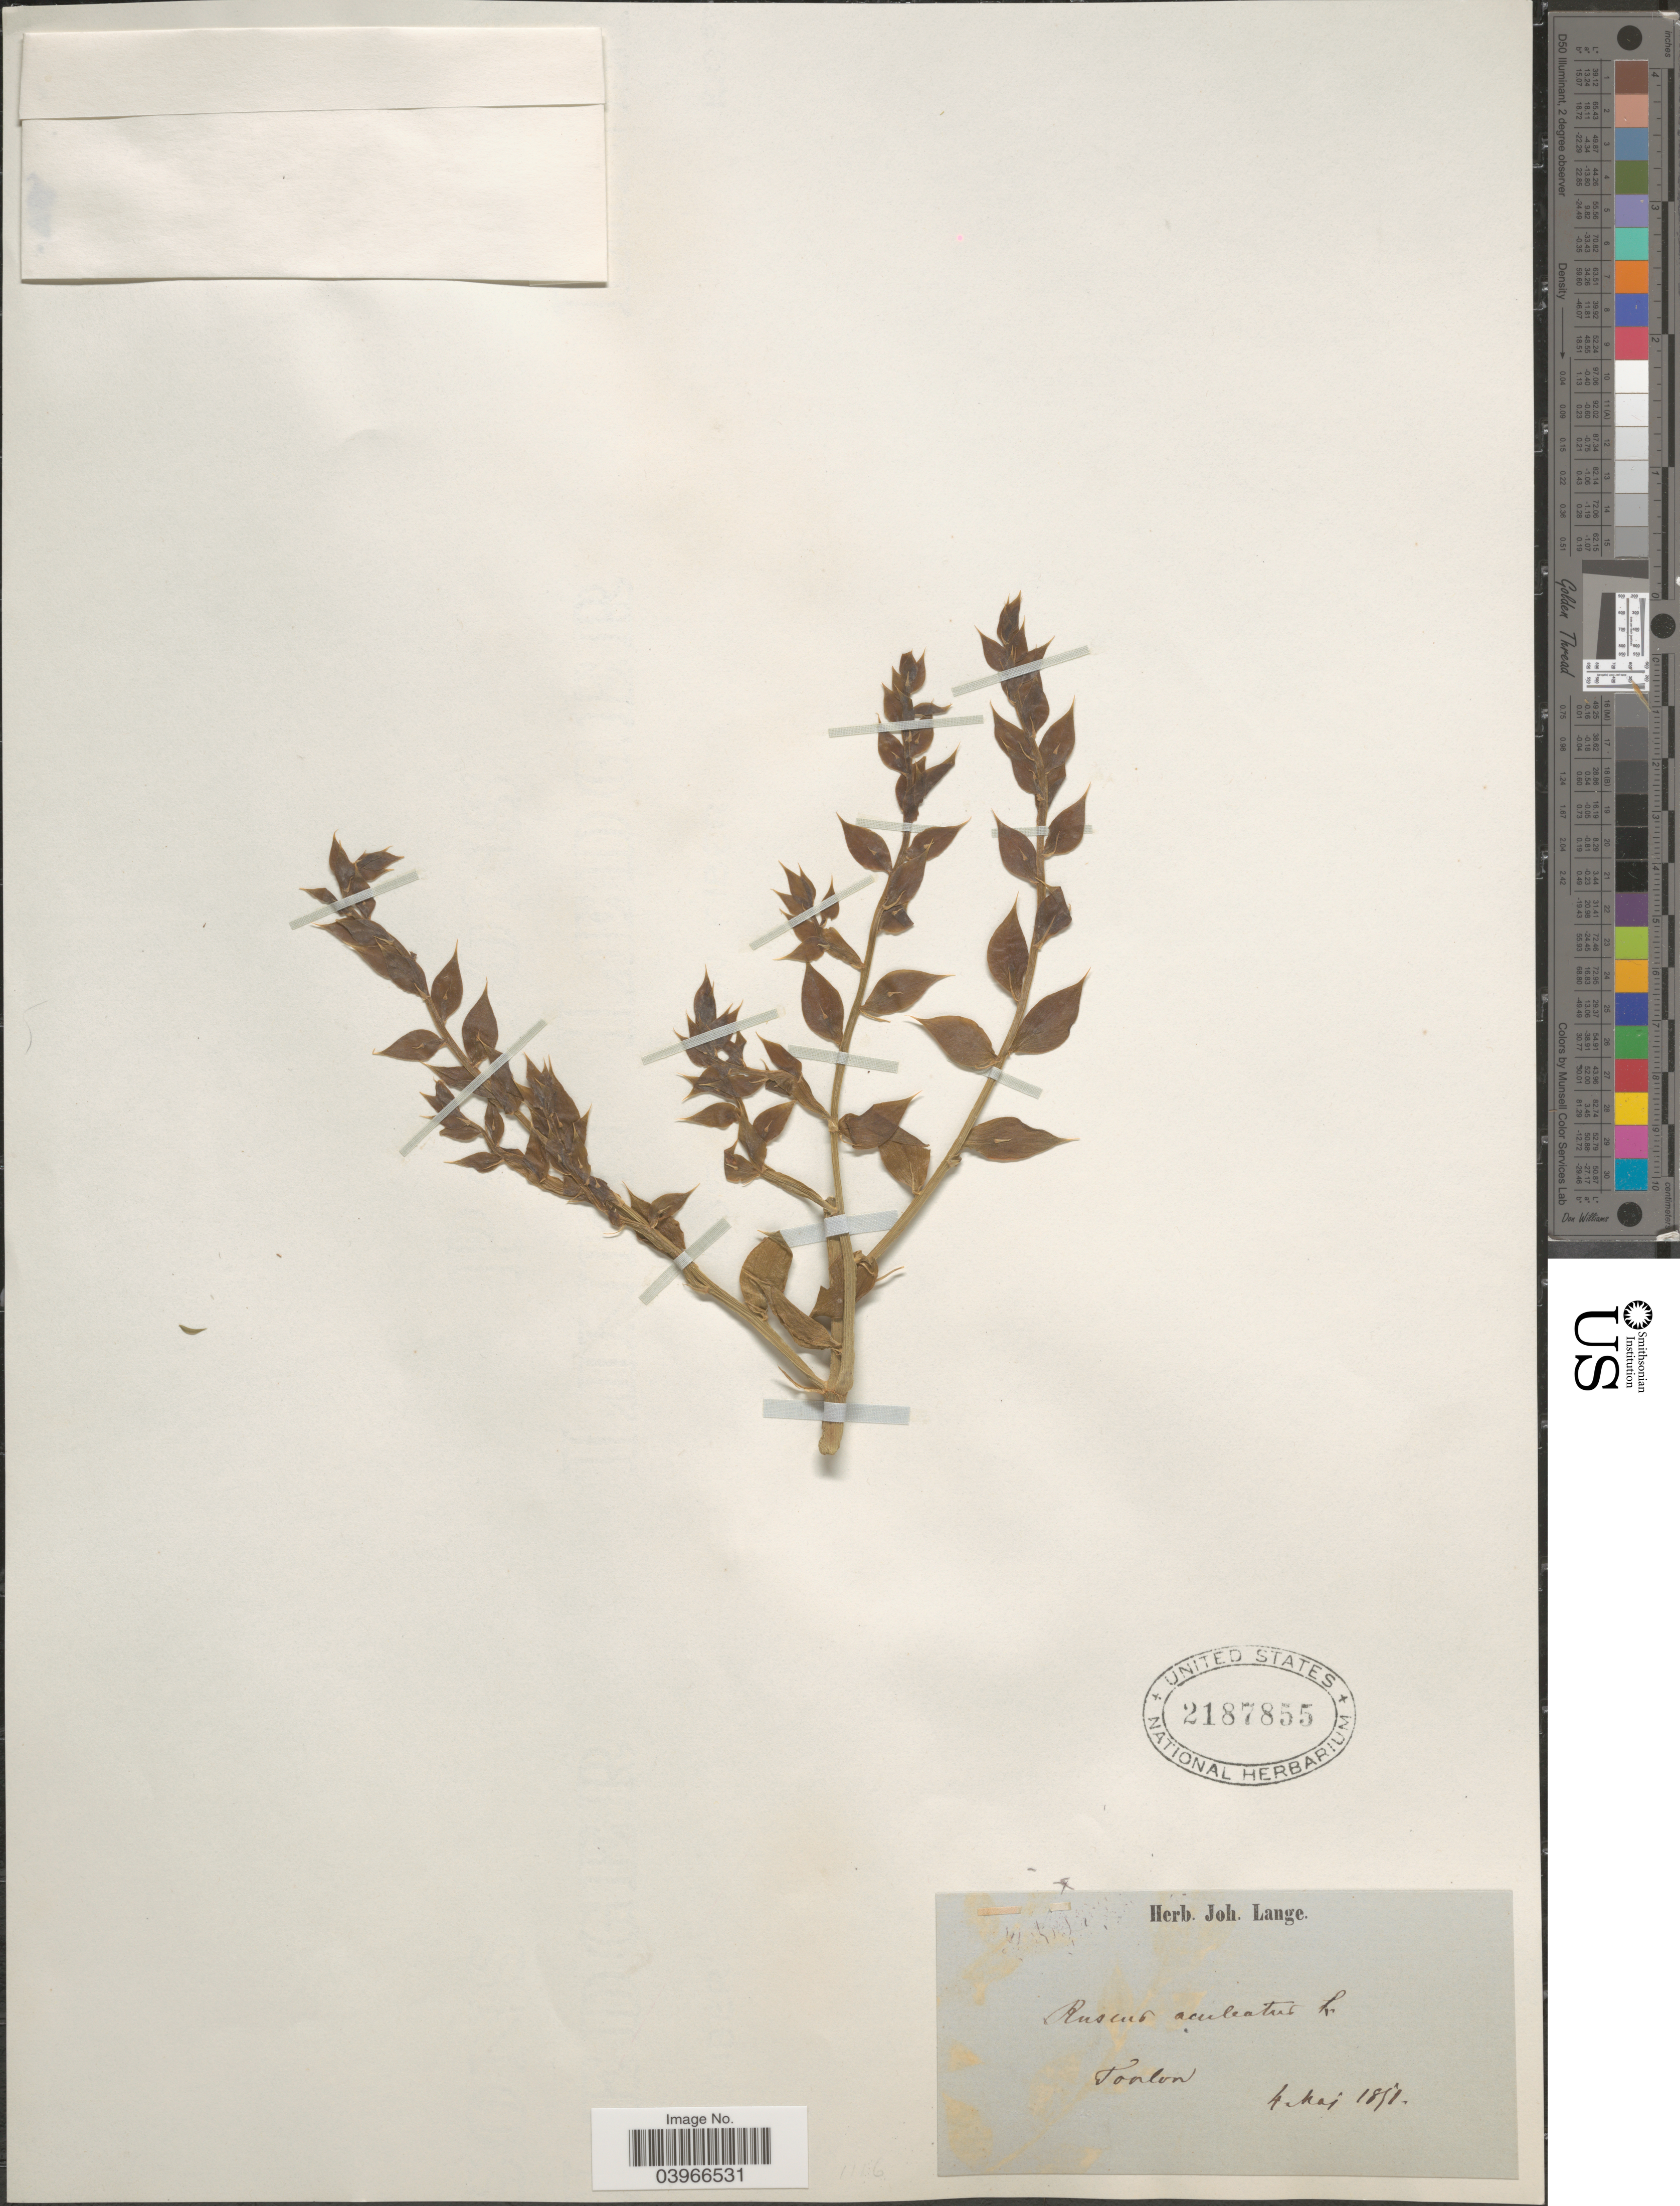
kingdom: Plantae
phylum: Tracheophyta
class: Liliopsida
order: Asparagales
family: Asparagaceae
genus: Ruscus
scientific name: Ruscus aculeatus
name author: L.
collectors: ex herb. Joh. Lange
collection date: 1851-05-04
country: France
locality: Toulon.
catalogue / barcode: US 2187855